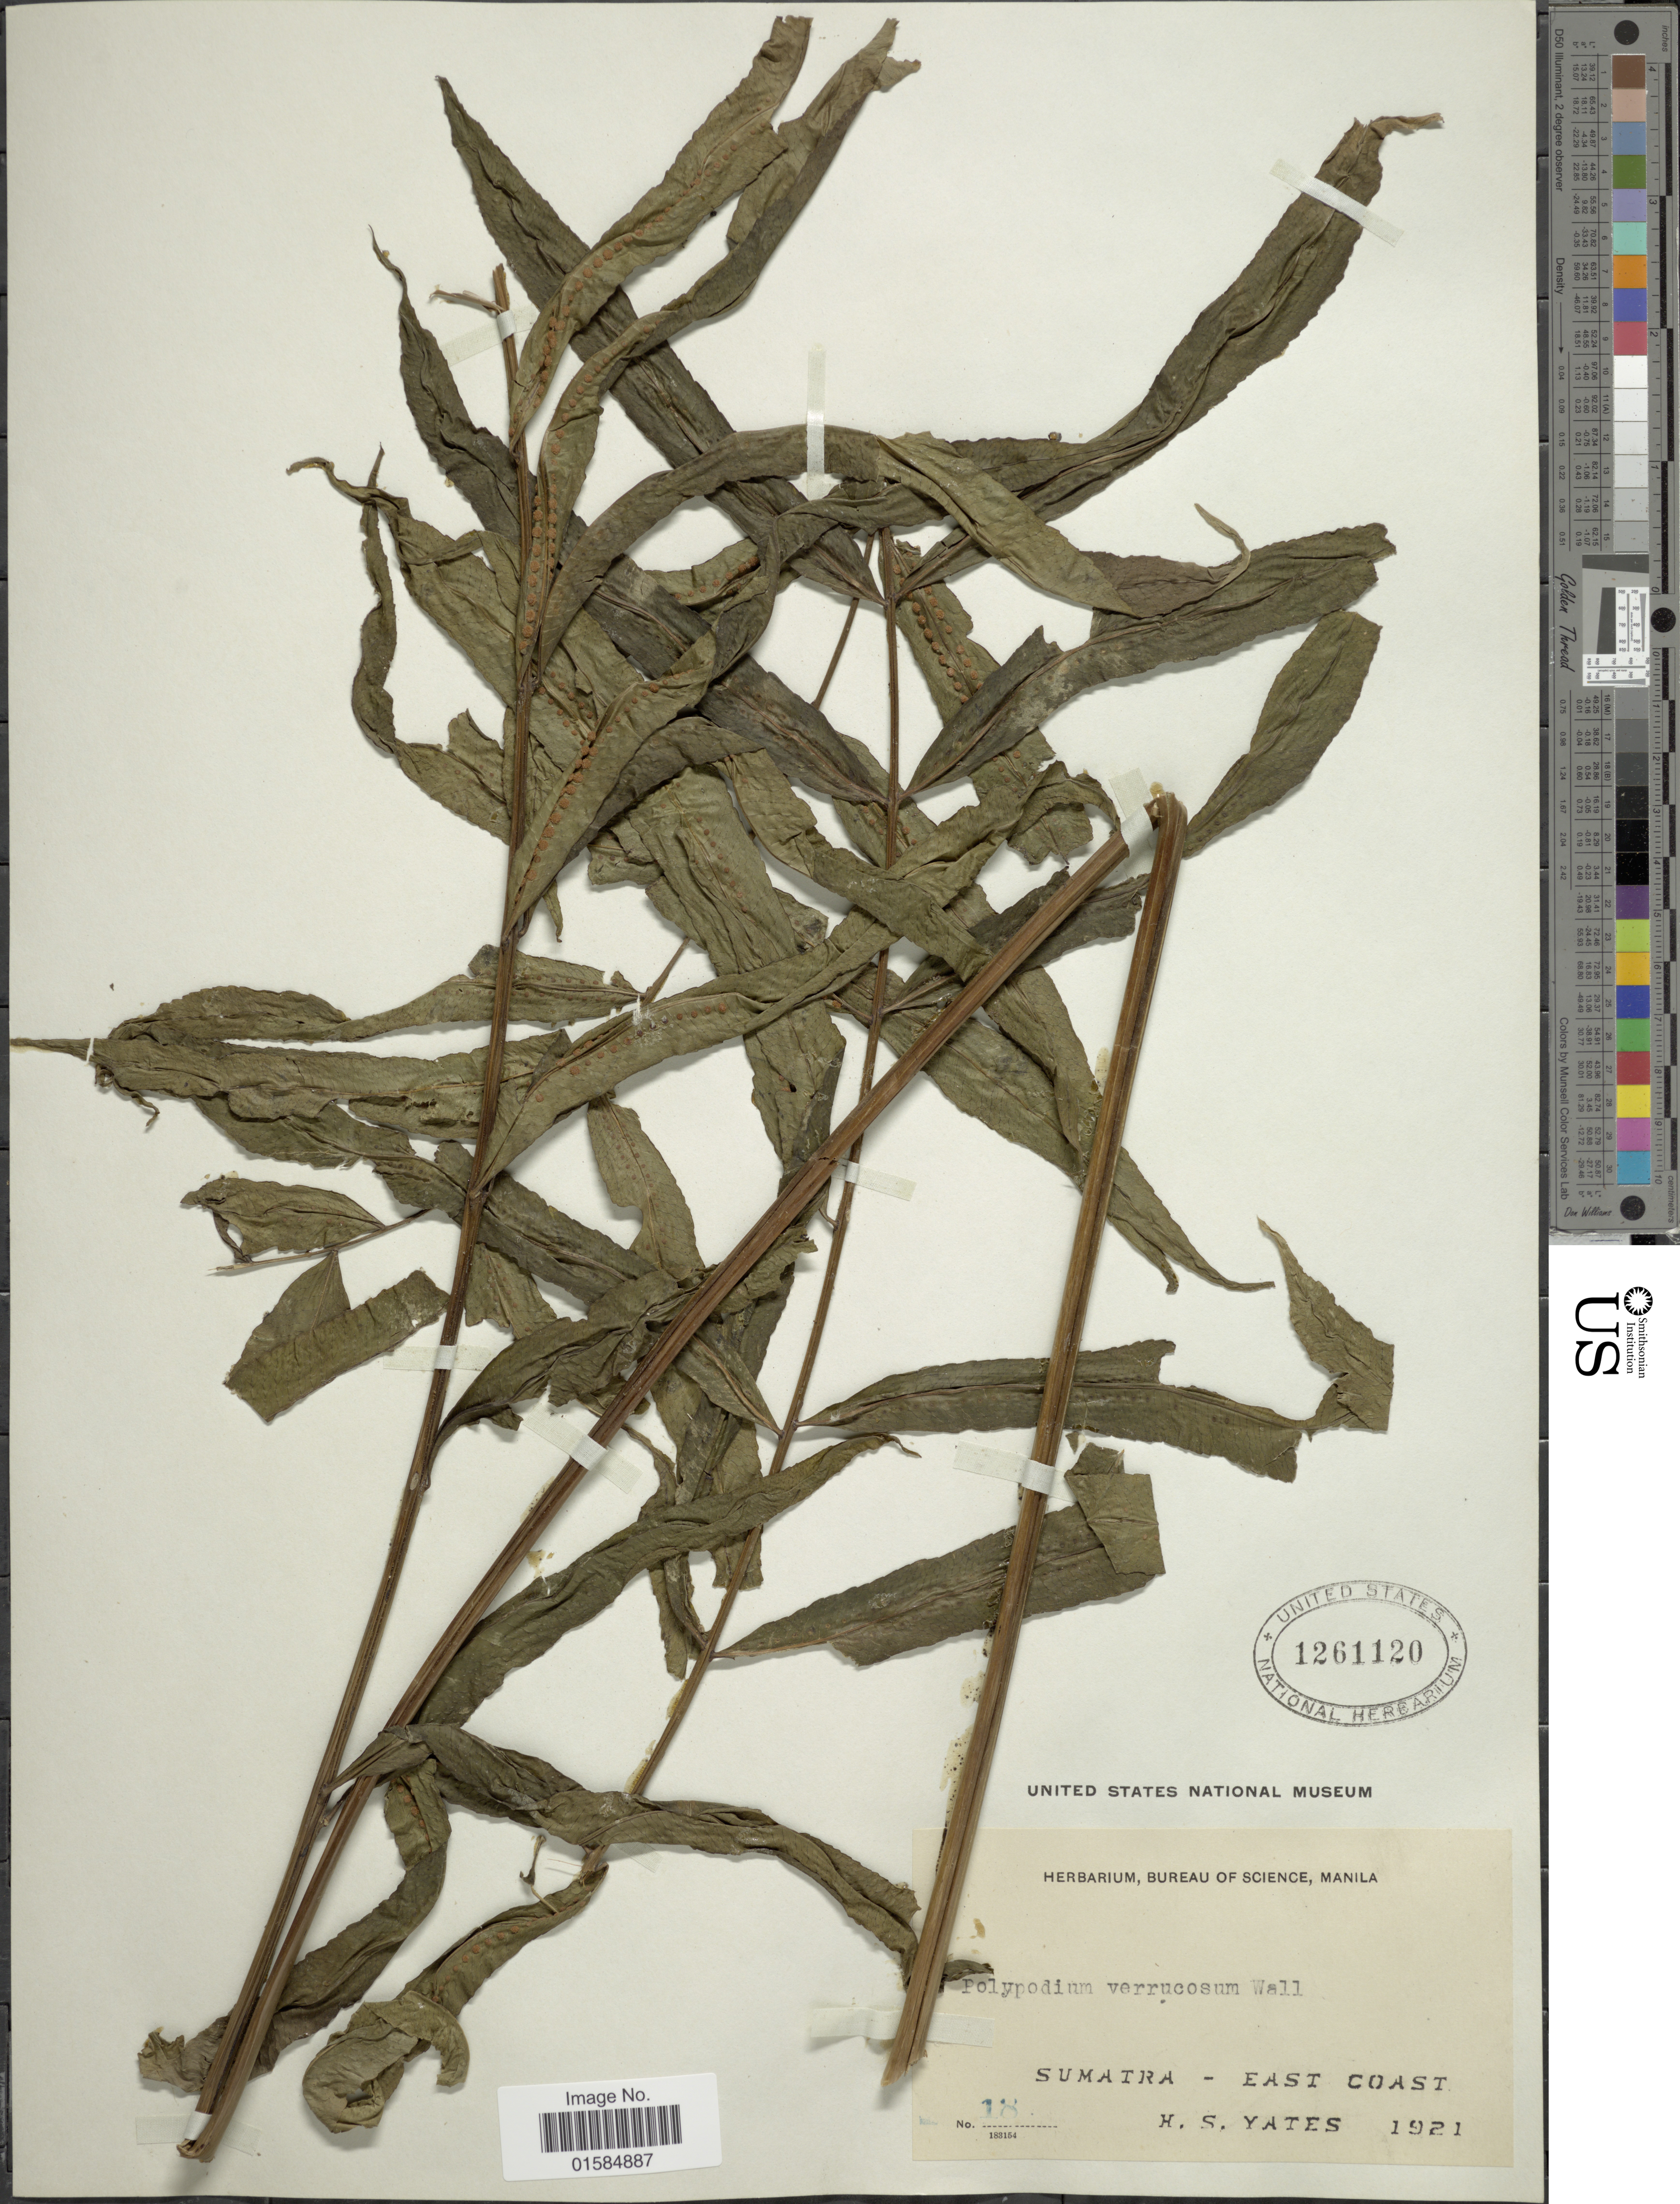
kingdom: Plantae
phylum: Tracheophyta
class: Polypodiopsida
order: Polypodiales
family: Polypodiaceae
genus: Goniophlebium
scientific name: Goniophlebium percussum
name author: (Cauv.) W.H. Wagner & Grether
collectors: H. S. Yates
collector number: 18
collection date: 1921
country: Indonesia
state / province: Sumatra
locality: Sumatra, East Coast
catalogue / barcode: US 1261120